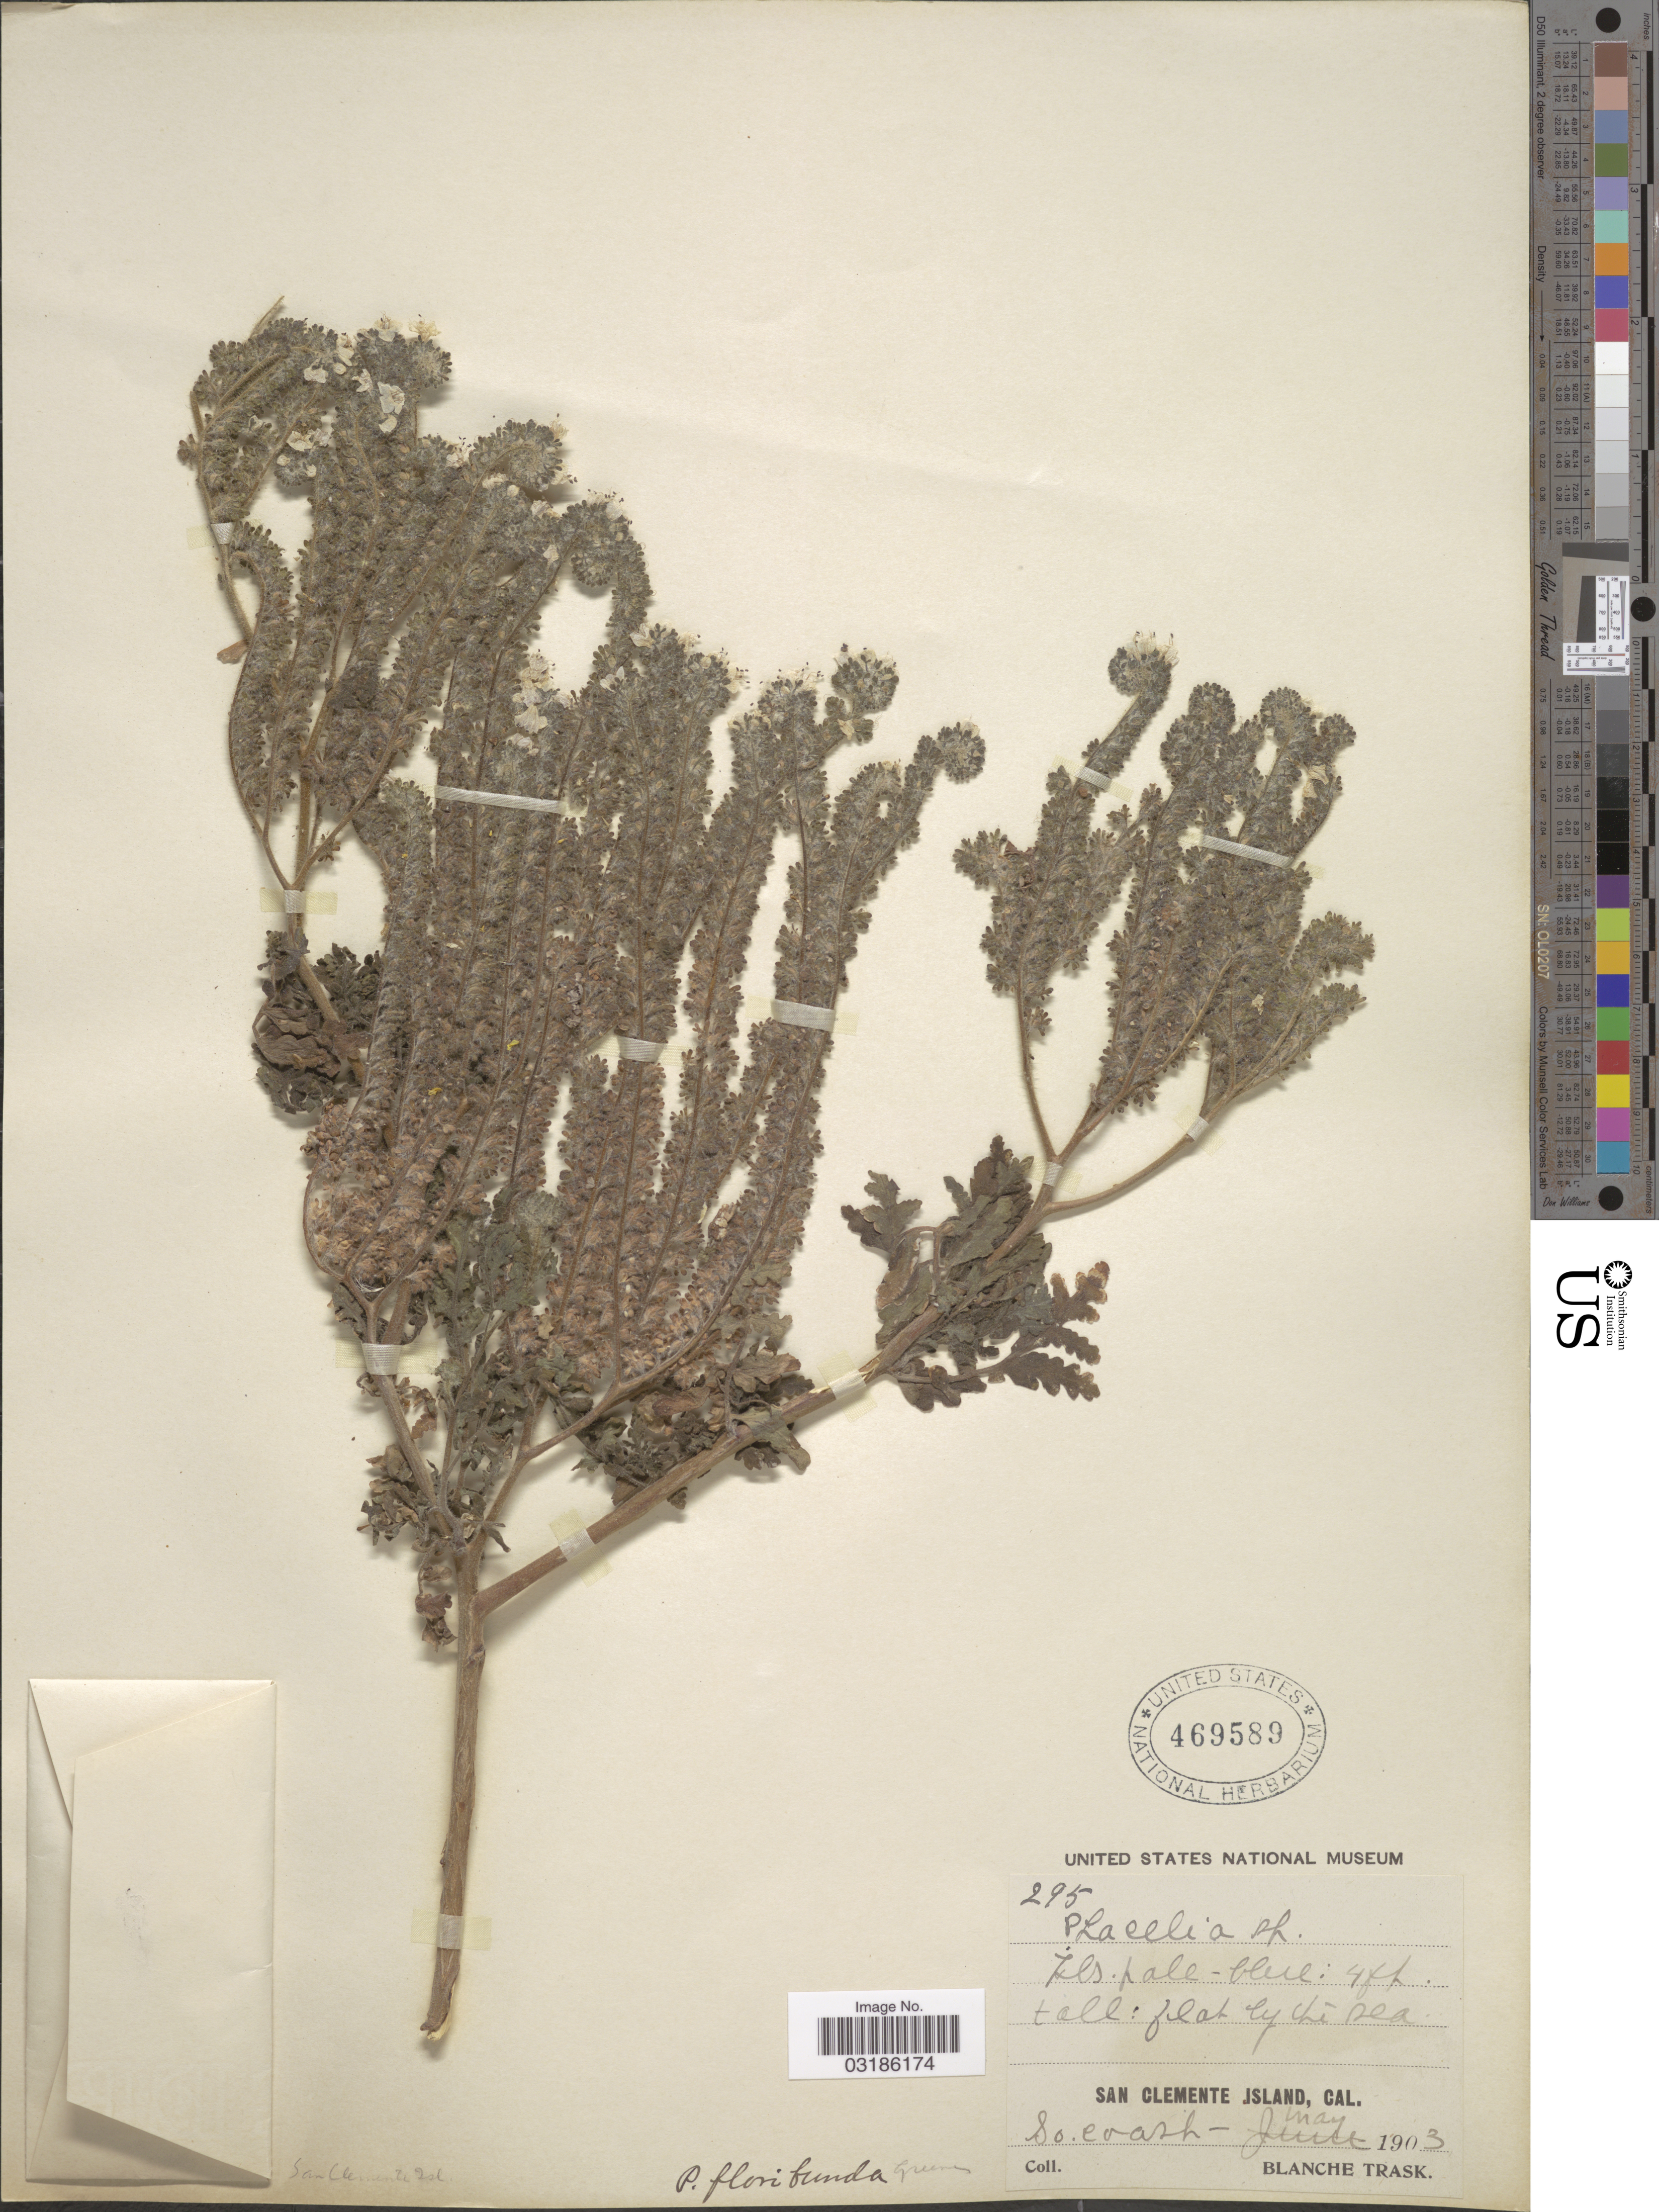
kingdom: Plantae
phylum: Tracheophyta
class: Magnoliopsida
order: Boraginales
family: Hydrophyllaceae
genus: Phacelia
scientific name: Phacelia floribunda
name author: Greene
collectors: B. Trask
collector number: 295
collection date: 1903-05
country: United States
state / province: California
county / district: Los Angeles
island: San Clemente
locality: San Clemente Island. So. coast.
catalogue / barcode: US 469589